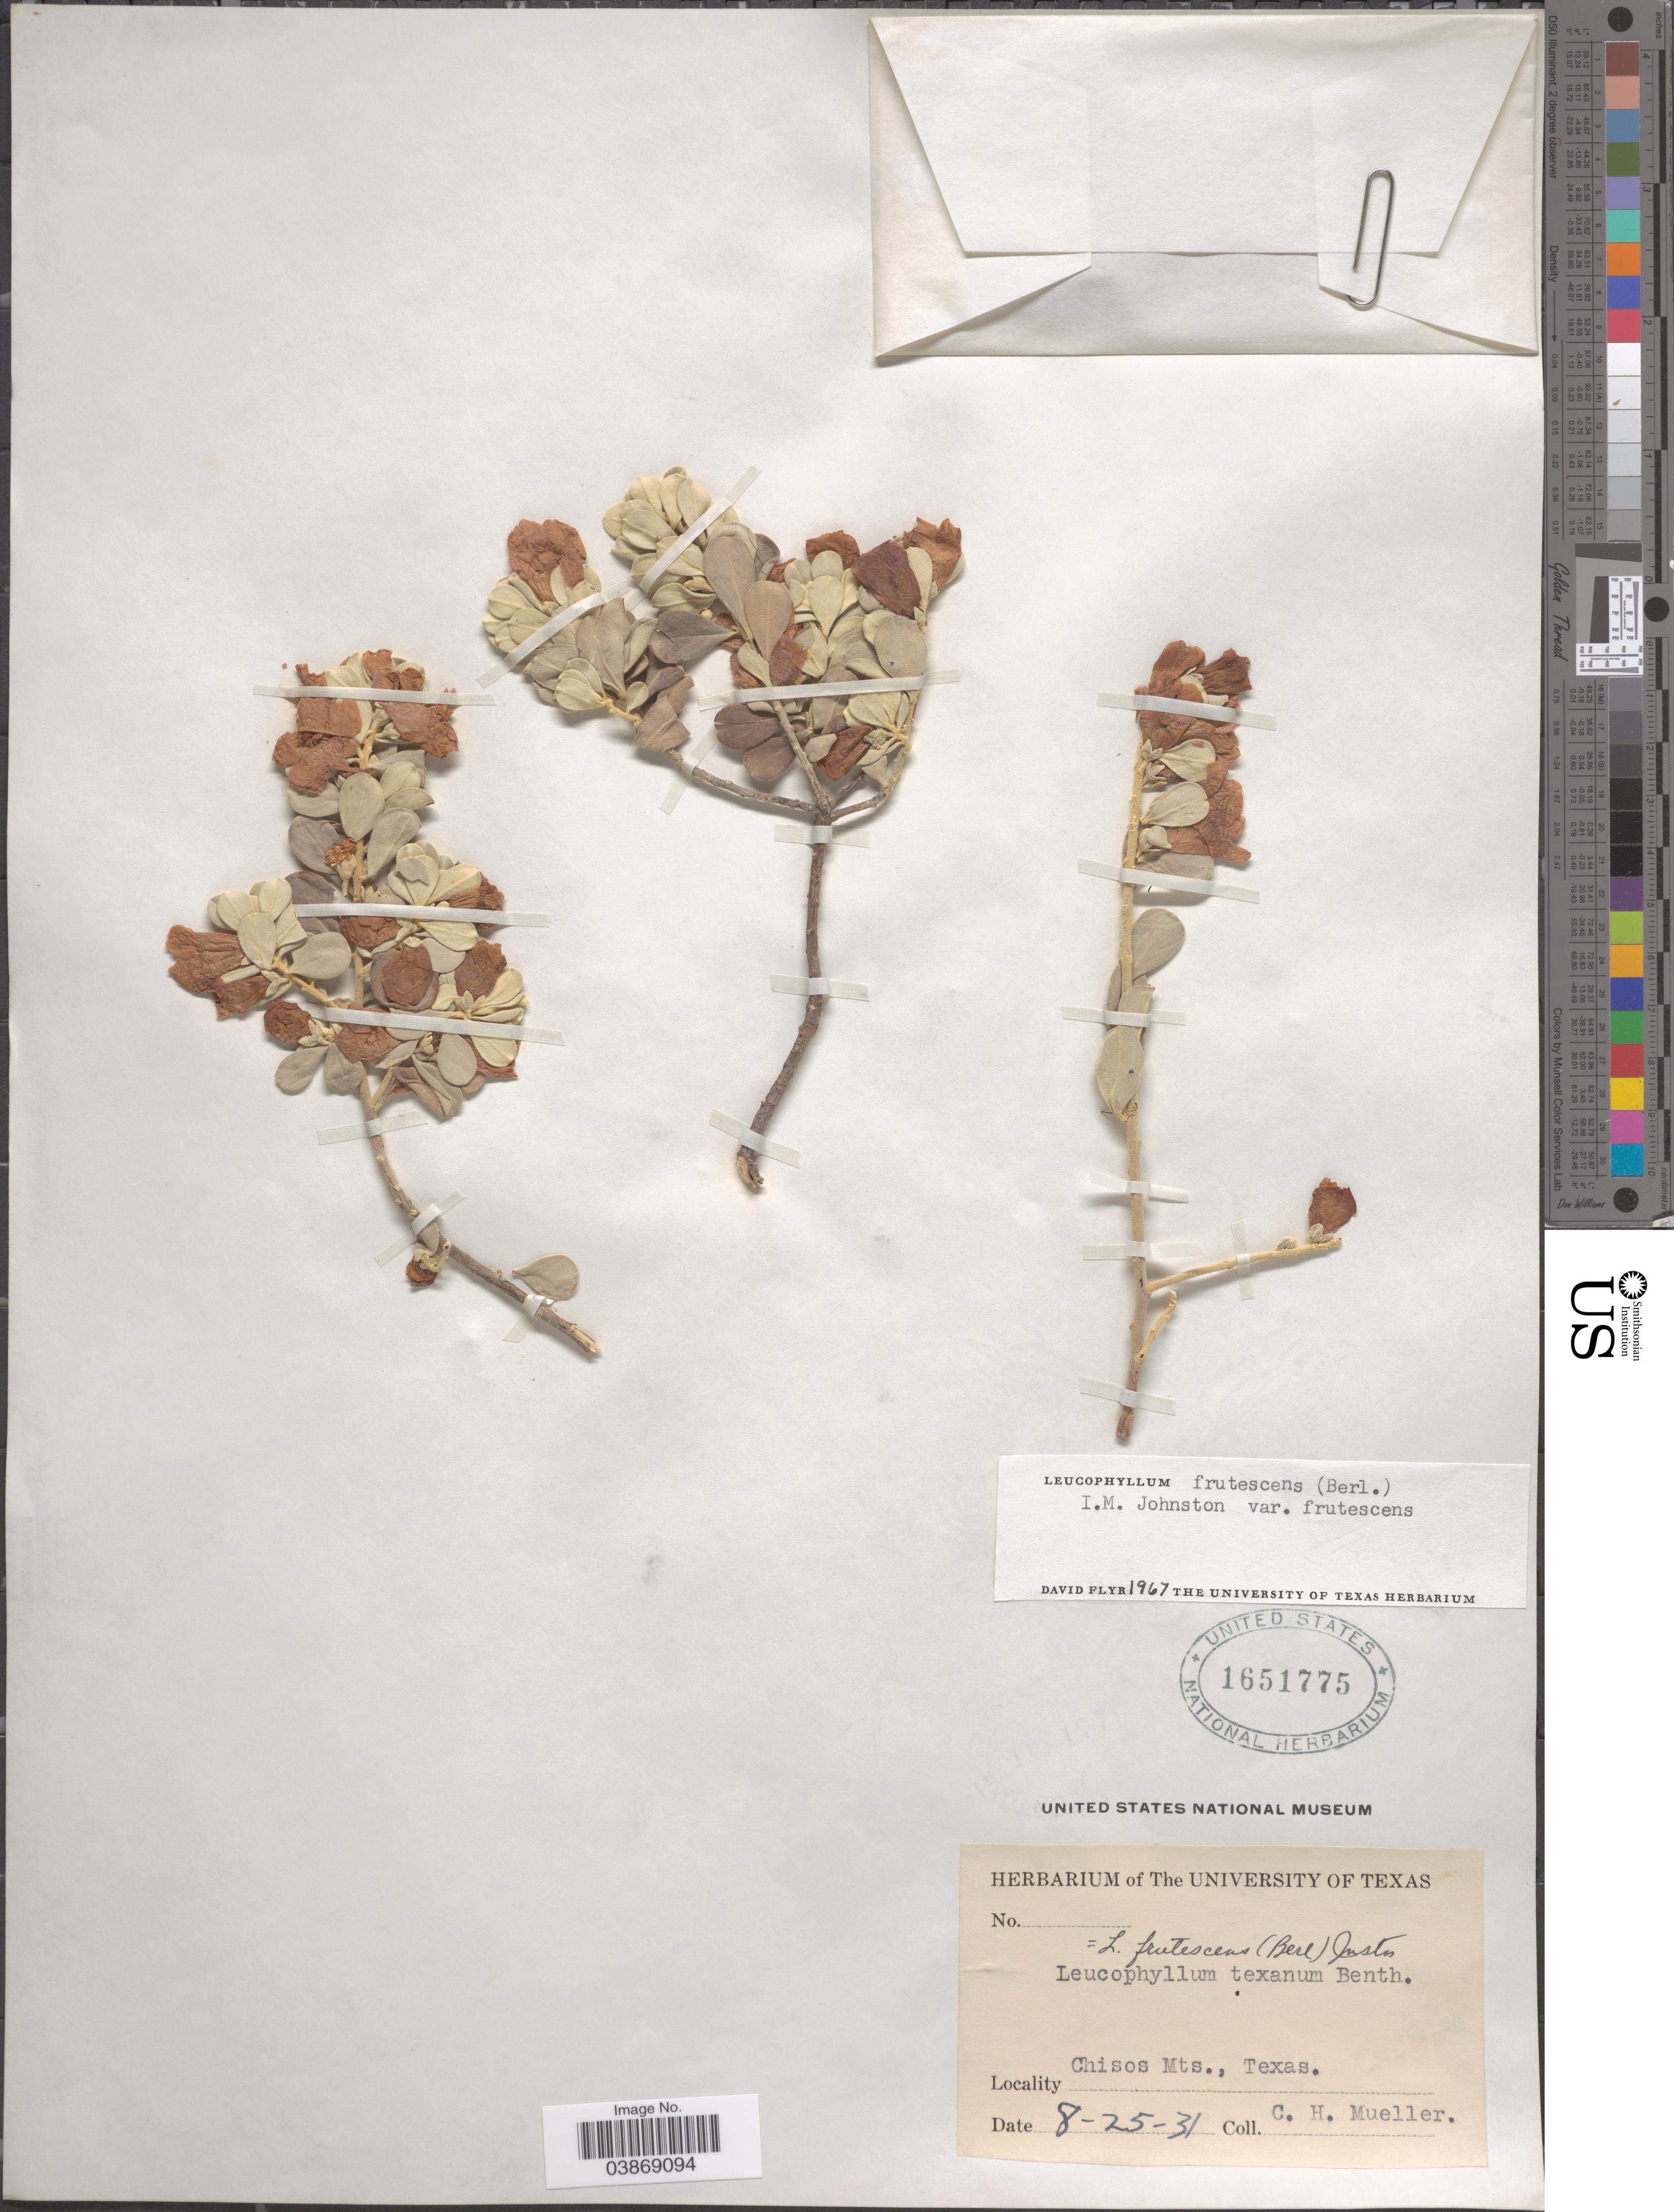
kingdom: Plantae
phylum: Tracheophyta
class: Magnoliopsida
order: Lamiales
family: Scrophulariaceae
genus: Leucophyllum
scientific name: Leucophyllum frutescens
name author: (Berland.) I.M. Johnst.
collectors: C. H. Mueller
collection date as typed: Transcribed d/m/y: 25/8/31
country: United States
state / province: Texas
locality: Chisos Mts.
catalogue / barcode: US 1651775